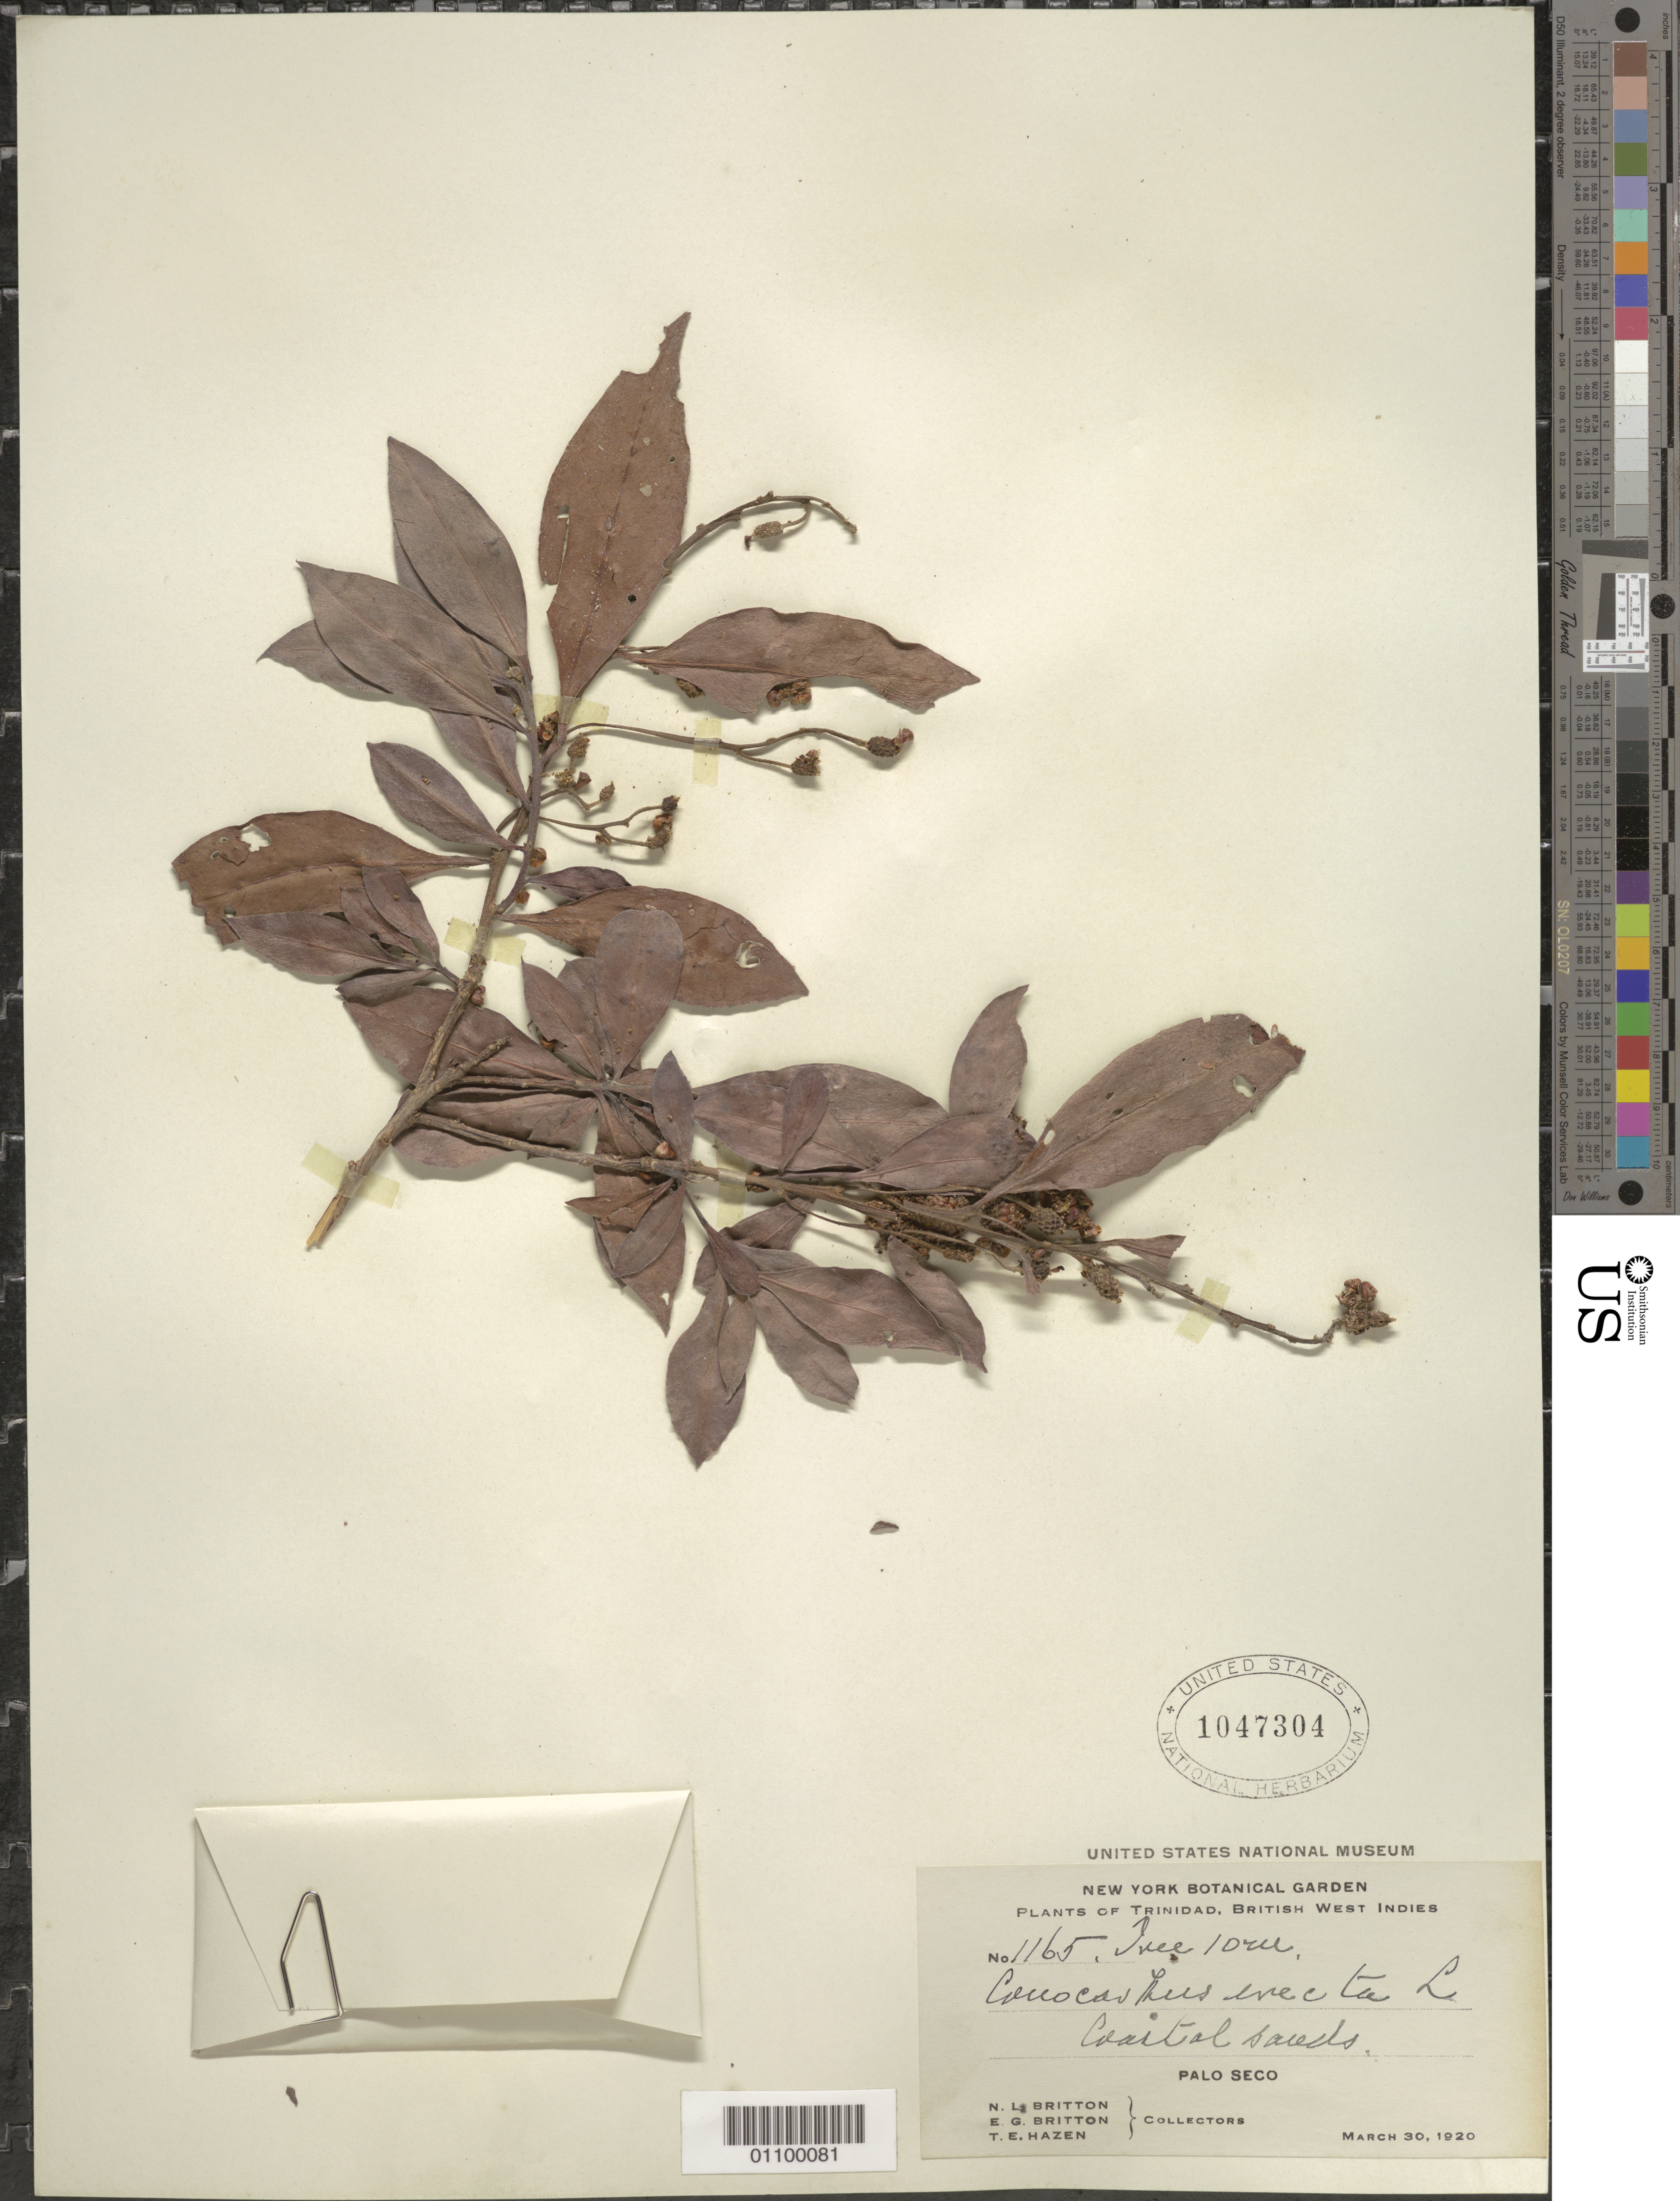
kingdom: Plantae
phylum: Tracheophyta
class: Magnoliopsida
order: Myrtales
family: Combretaceae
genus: Conocarpus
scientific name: Conocarpus erectus var. erectus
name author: L.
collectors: N. Britton, E. G. Britton & T. E. Hazen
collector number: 1165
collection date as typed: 30 Mar 1920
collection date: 1920-03-30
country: Trinidad and Tobago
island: Trinidad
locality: Palo Seco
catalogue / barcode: US 1047304